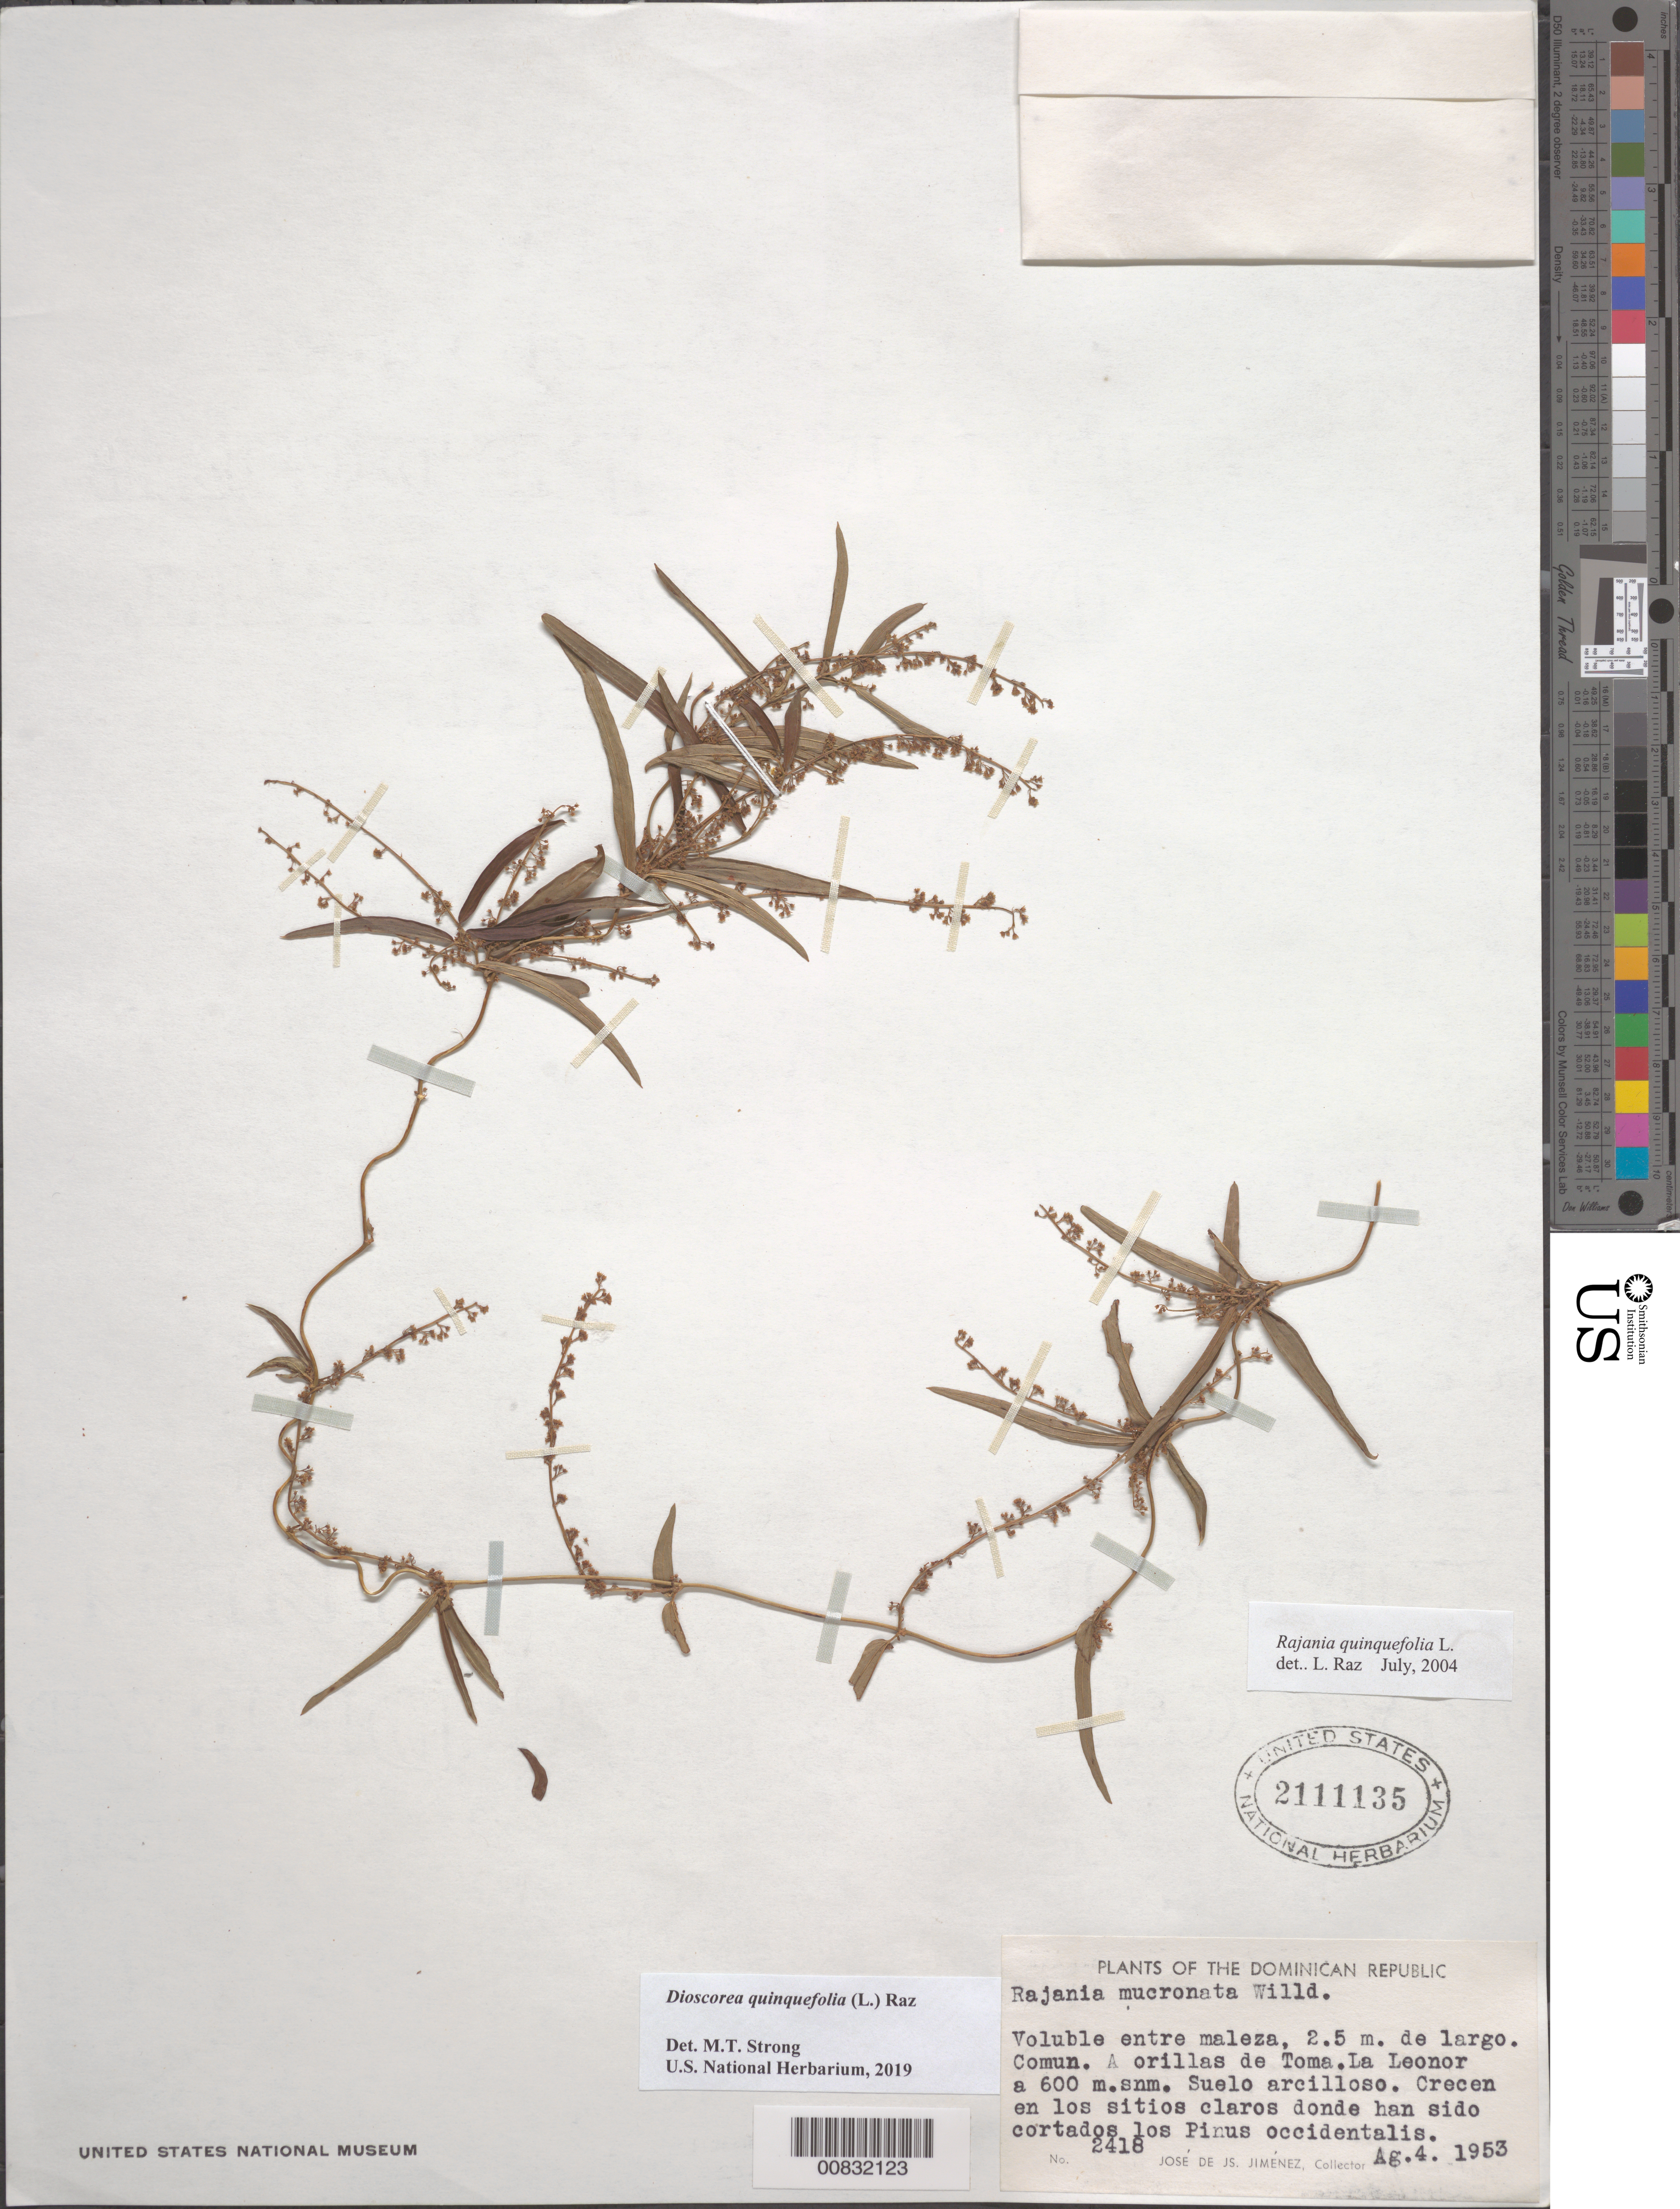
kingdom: Plantae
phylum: Tracheophyta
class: Liliopsida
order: Dioscoreales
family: Dioscoreaceae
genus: Dioscorea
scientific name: Dioscorea quinquefolia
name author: (L.) Raz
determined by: Strong, M. T., (US), Smithsonian Institution - National Museum of Natural History (UNITED STATES)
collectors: J. J. Jiménez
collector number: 2418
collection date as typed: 04 Aug 1953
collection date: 1953-08-04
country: Dominican Republic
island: Hispaniola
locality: A orillas de Toma. La Leonor.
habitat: Voluble entre maleza. Suelo arcilloso. Crecen en sitios claros donde han sido cortados los Pinus occidentalis.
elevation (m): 600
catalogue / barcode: US 2111135